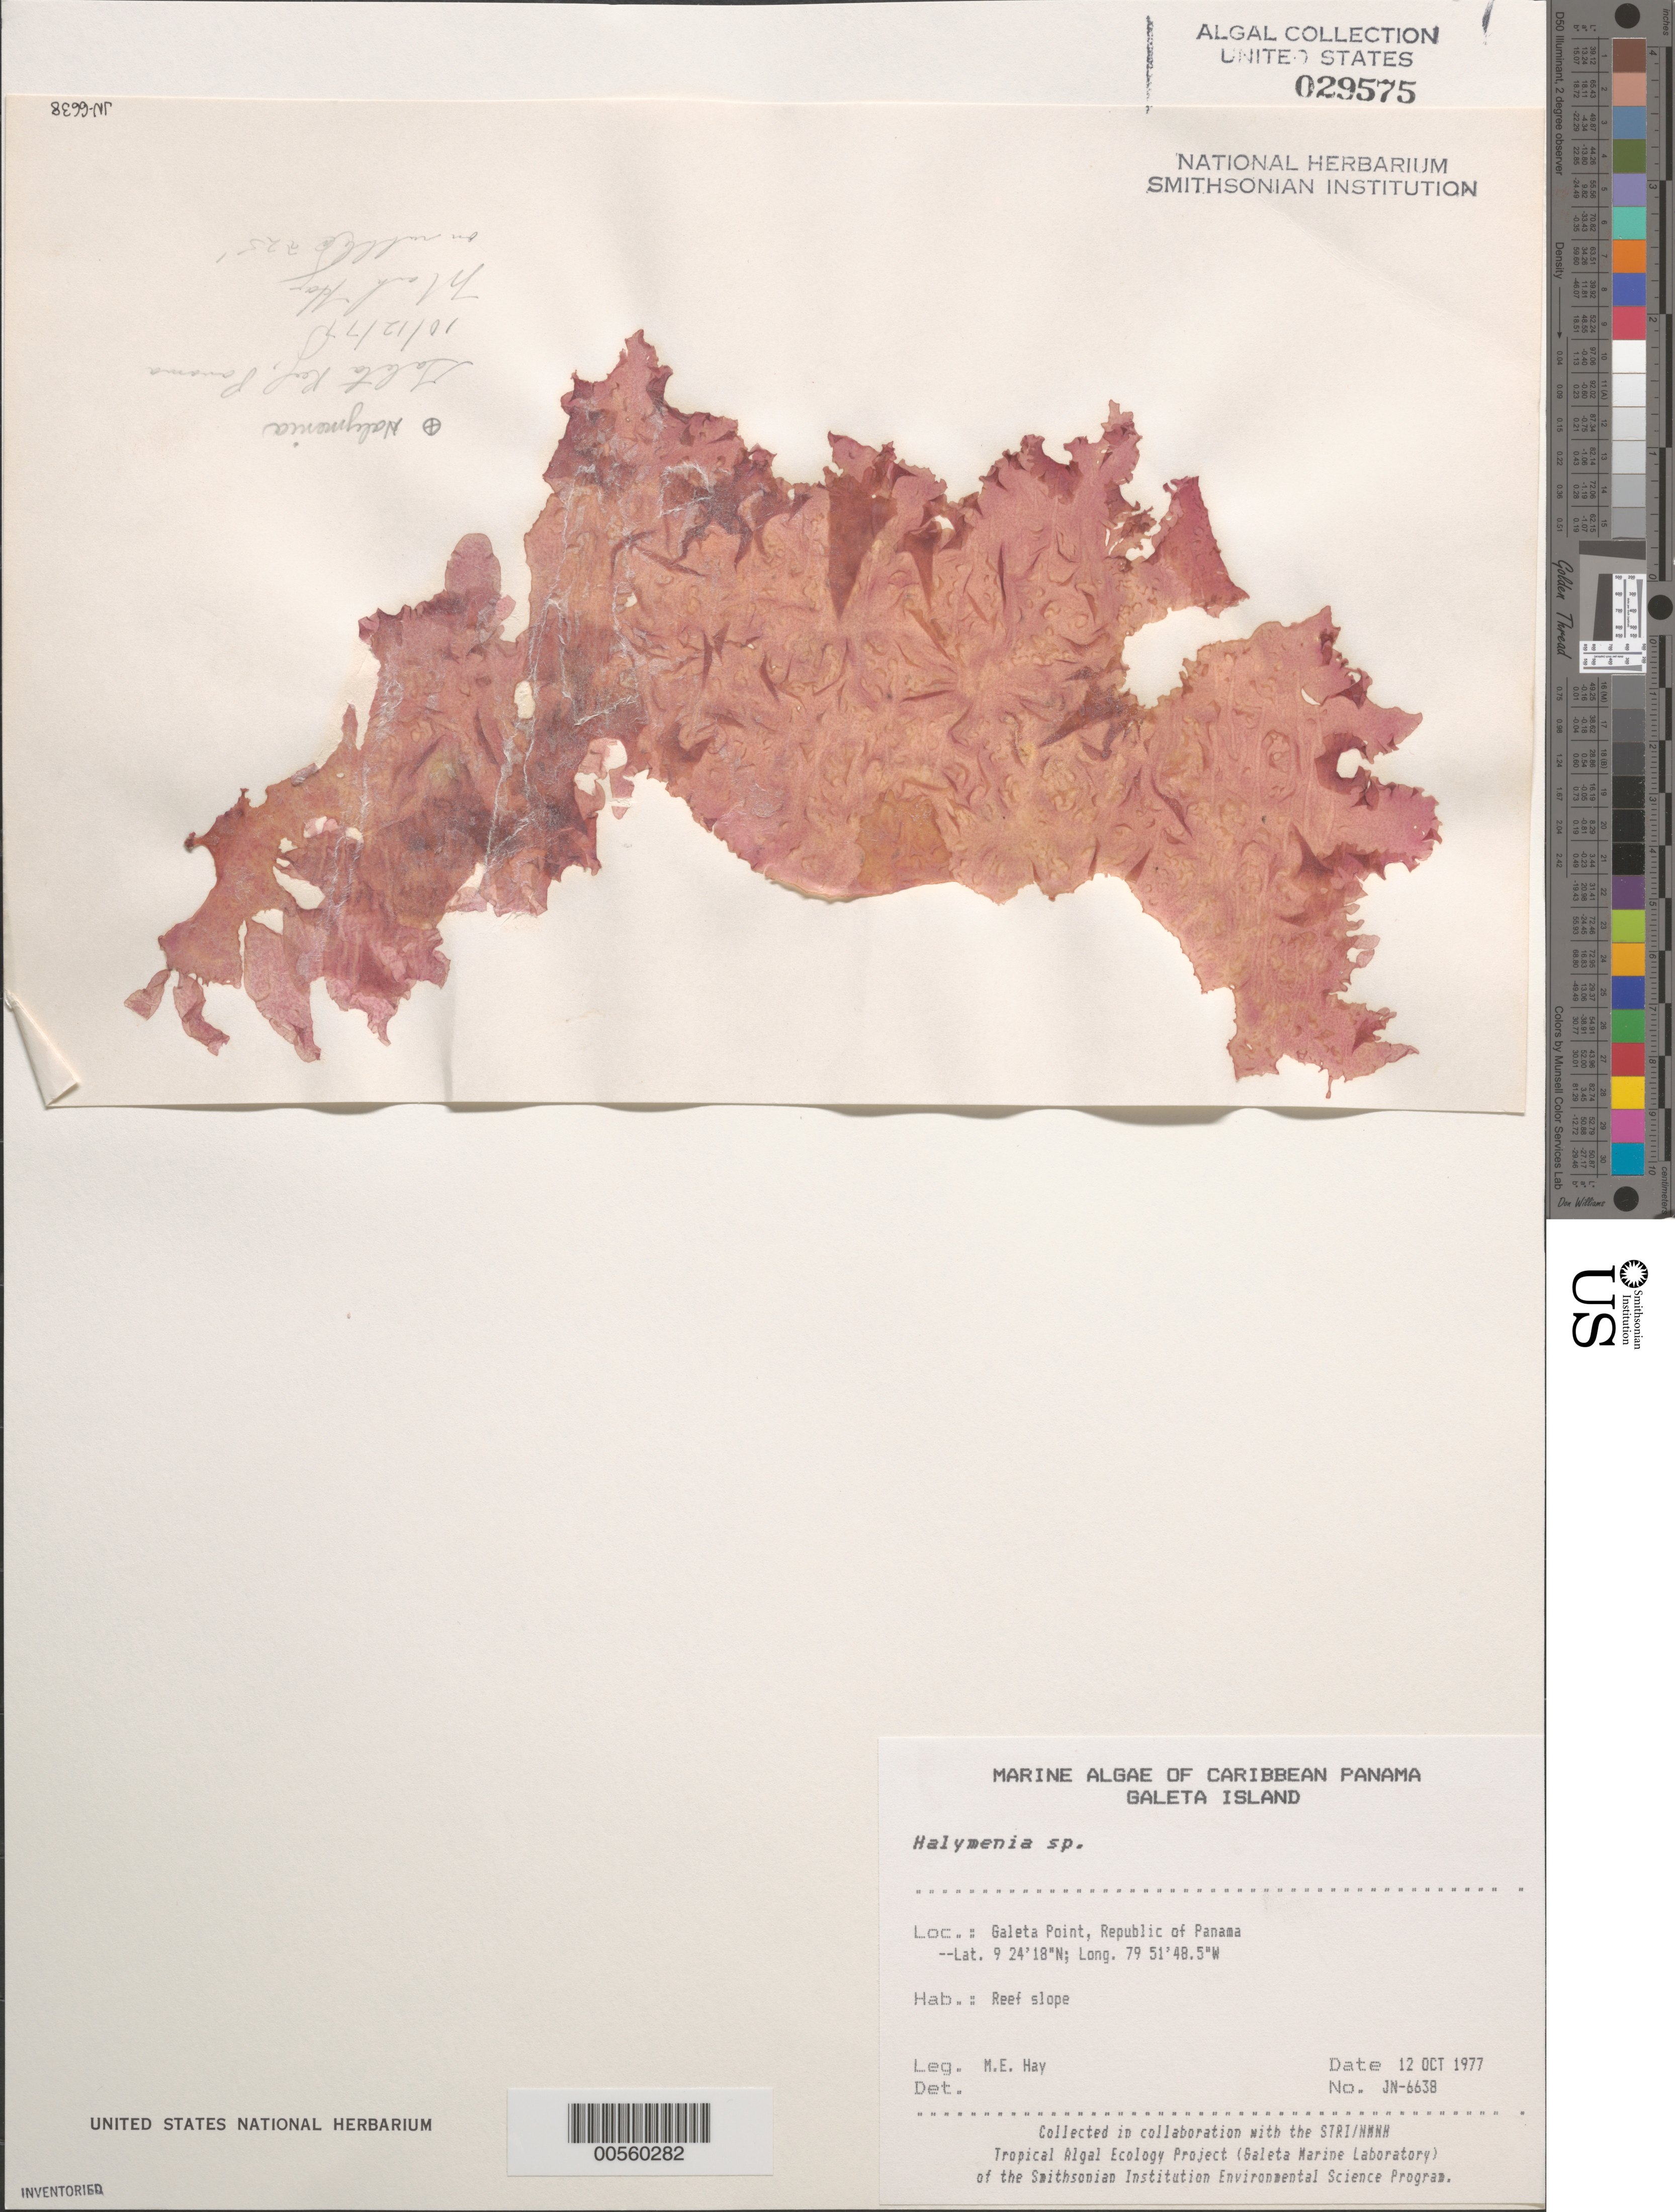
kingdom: Plantae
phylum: Rhodophyta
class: Florideophyceae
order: Halymeniales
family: Halymeniaceae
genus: Halymenia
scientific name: Halymenia sp.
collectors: M. E. Hay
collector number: JN-6638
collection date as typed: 12 Oct 1977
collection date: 1977-10-12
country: Panama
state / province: Colón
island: Galeta Island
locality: Galeta Point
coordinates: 9 24' 18" N, 79 51' 48.5" W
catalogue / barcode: US 29575